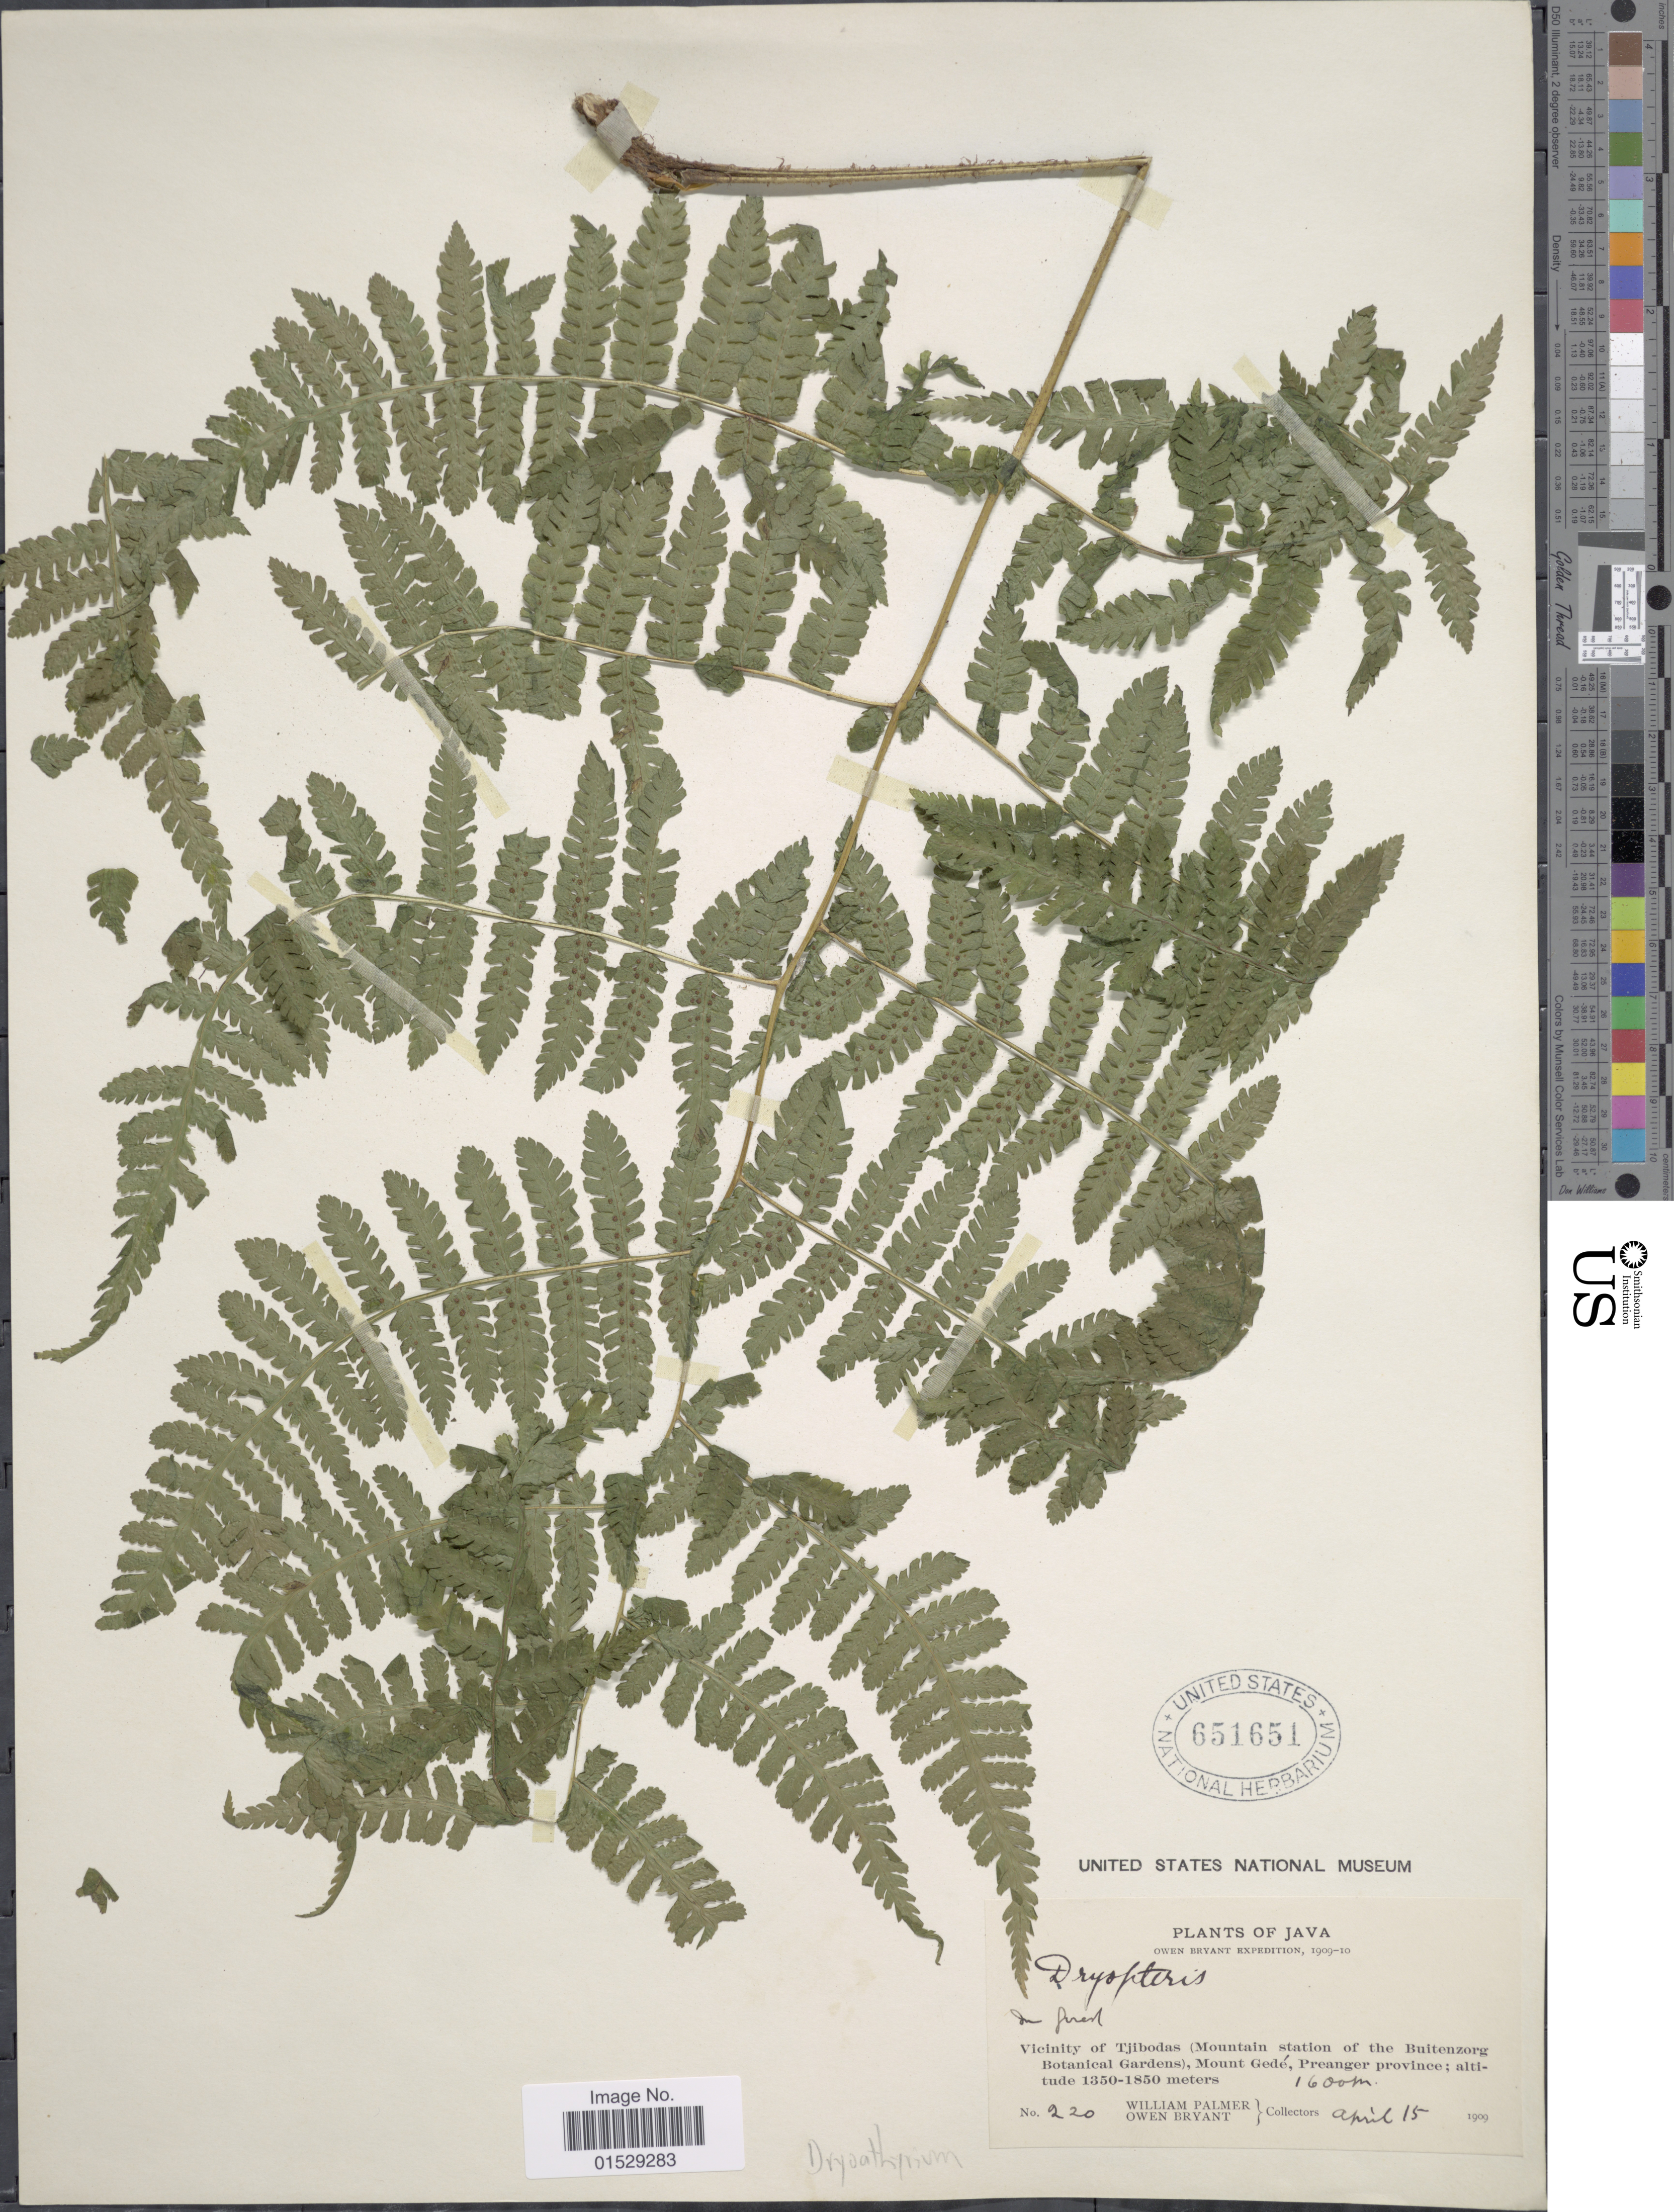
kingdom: Plantae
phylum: Tracheophyta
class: Polypodiopsida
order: Polypodiales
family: Athyriaceae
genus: Deparia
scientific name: Deparia boryana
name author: (Willd.) M. Kato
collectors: W. Palmer & O. Bryant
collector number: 220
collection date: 1909-04-15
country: Indonesia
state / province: Java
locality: Vicinity of Tjibodas (Mountain station of the Buitenzorg Botanical Gardens), Mount Gede, Preanger province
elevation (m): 1600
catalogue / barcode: US 651651